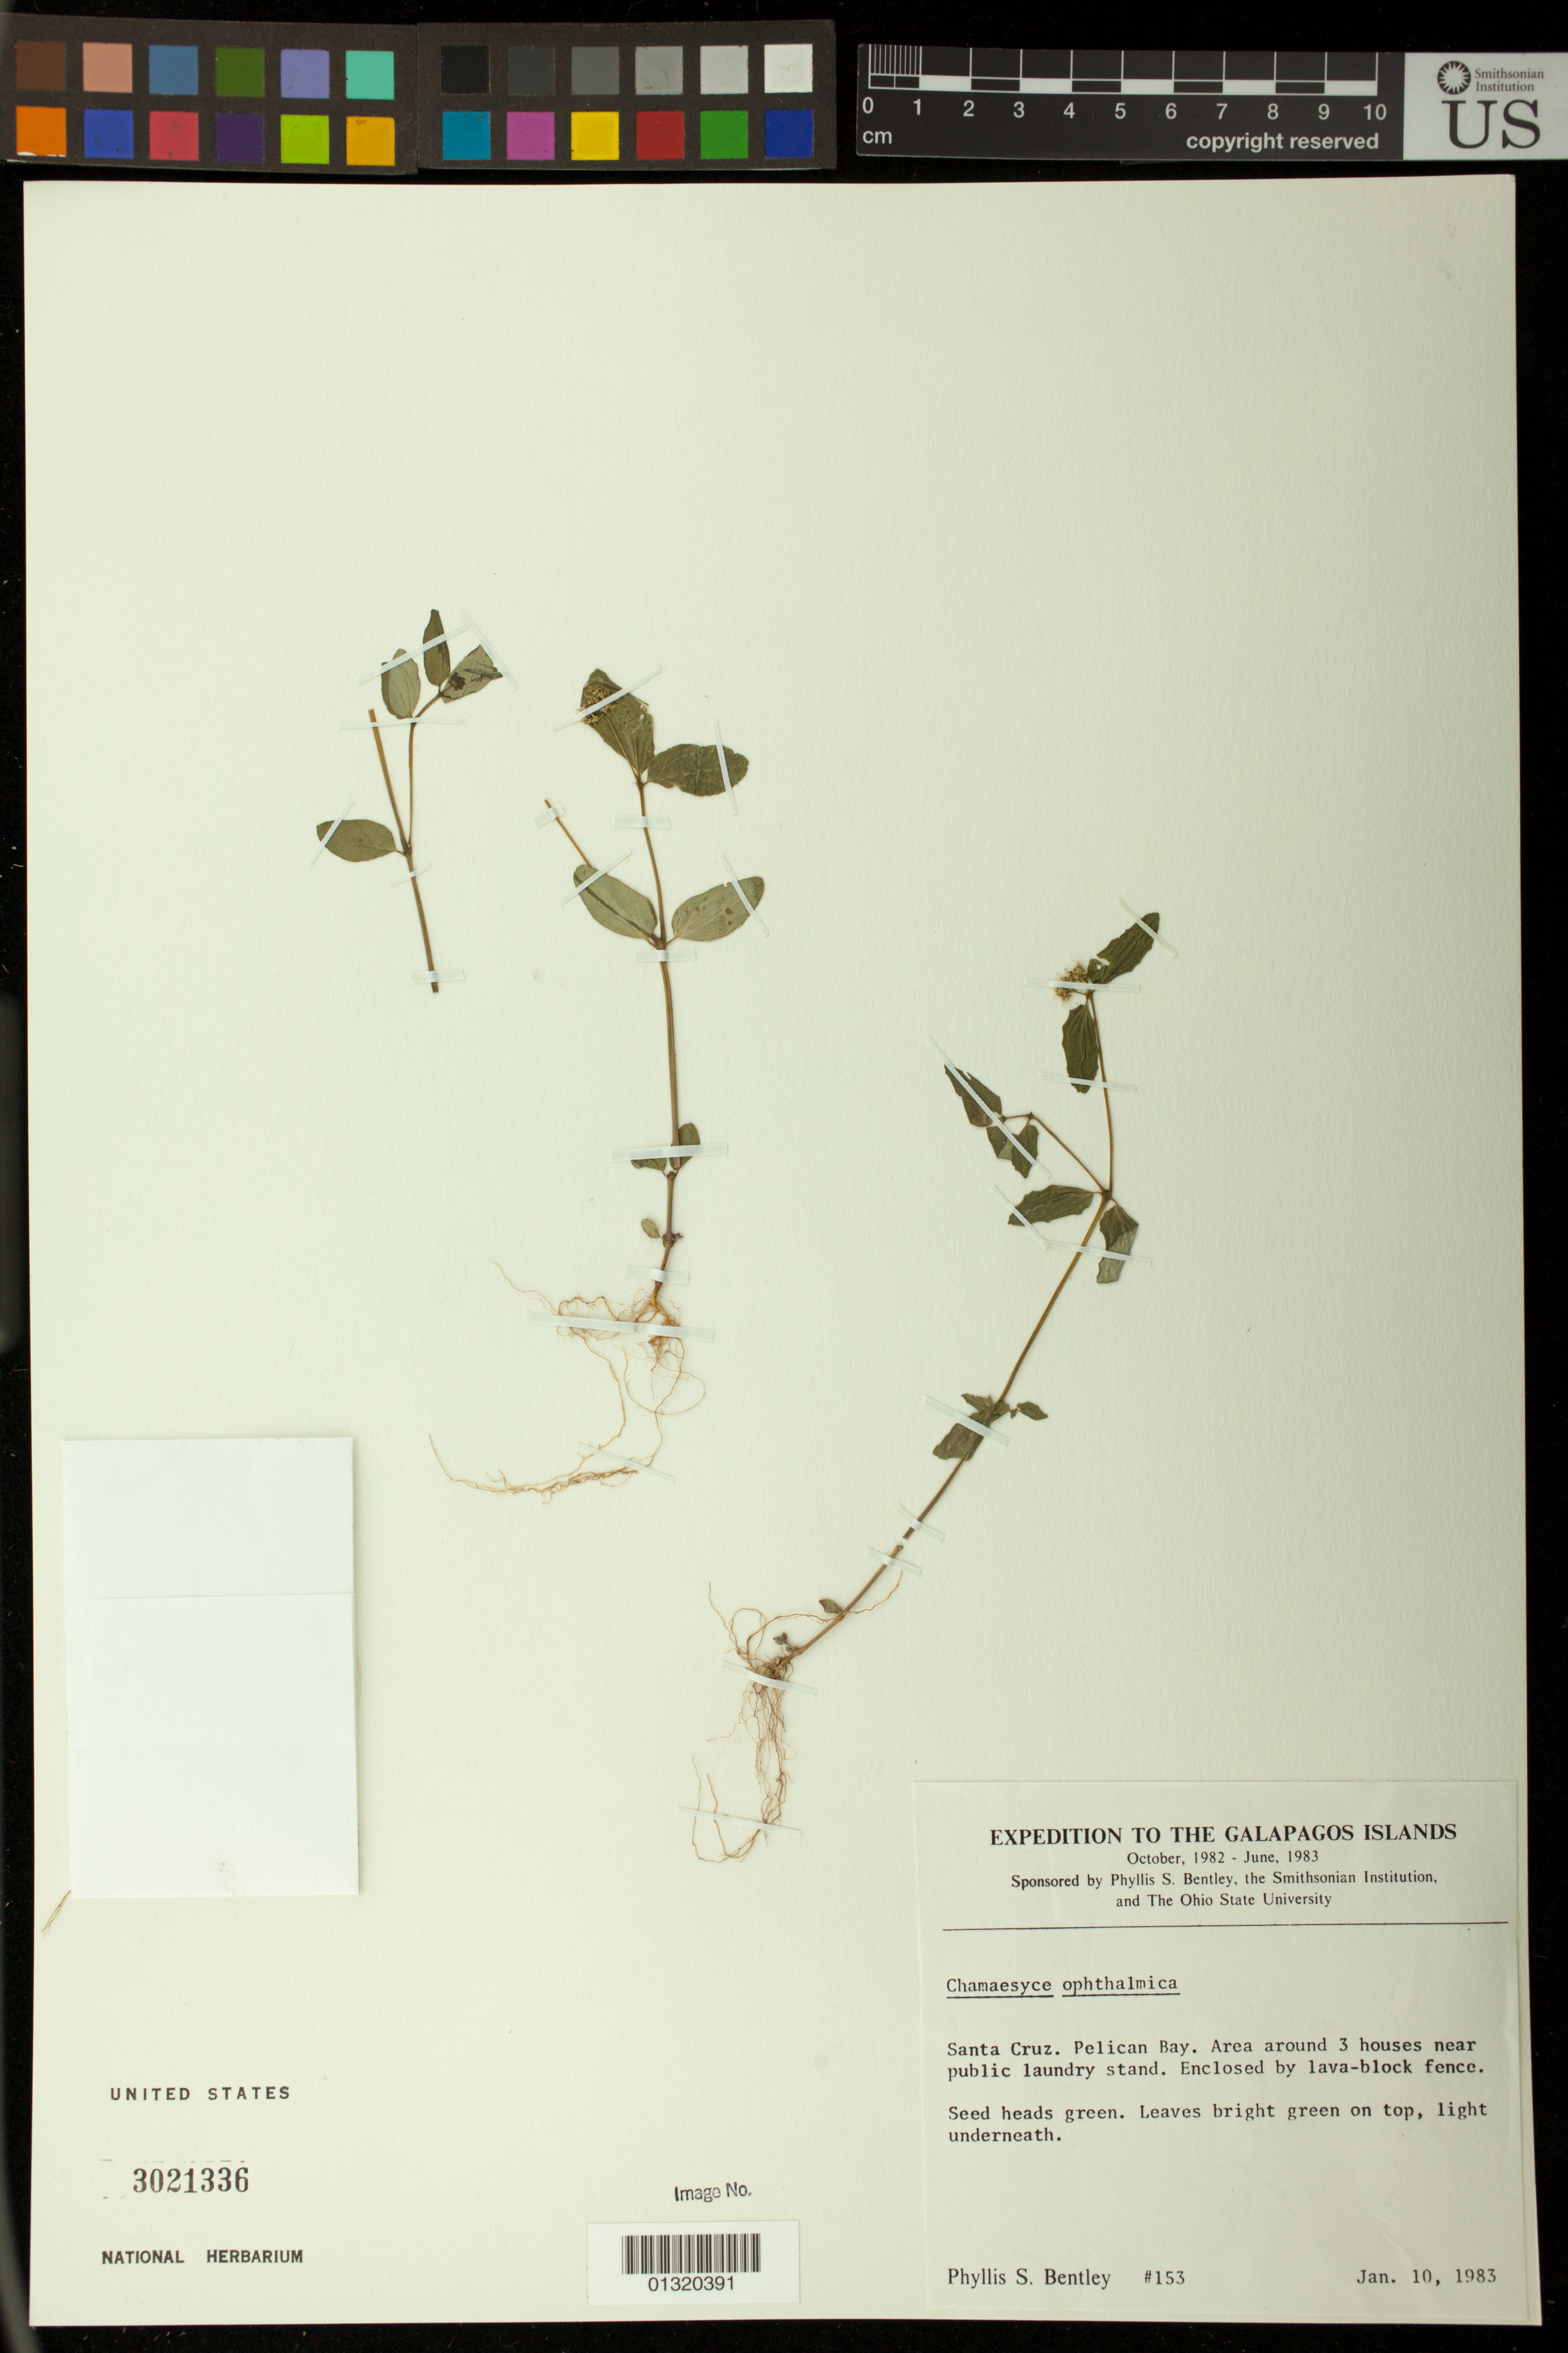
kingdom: Plantae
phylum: Tracheophyta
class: Magnoliopsida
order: Malpighiales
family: Euphorbiaceae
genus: Euphorbia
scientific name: Euphorbia ophthalmica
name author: Pers.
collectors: P. S. Bentley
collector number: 153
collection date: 1983-01-10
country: Ecuador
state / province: Colón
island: Santa Cruz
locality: Santa Cruz. Pelican Bay. Area around 3 houses near public laundry stand.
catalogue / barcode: US 3021336